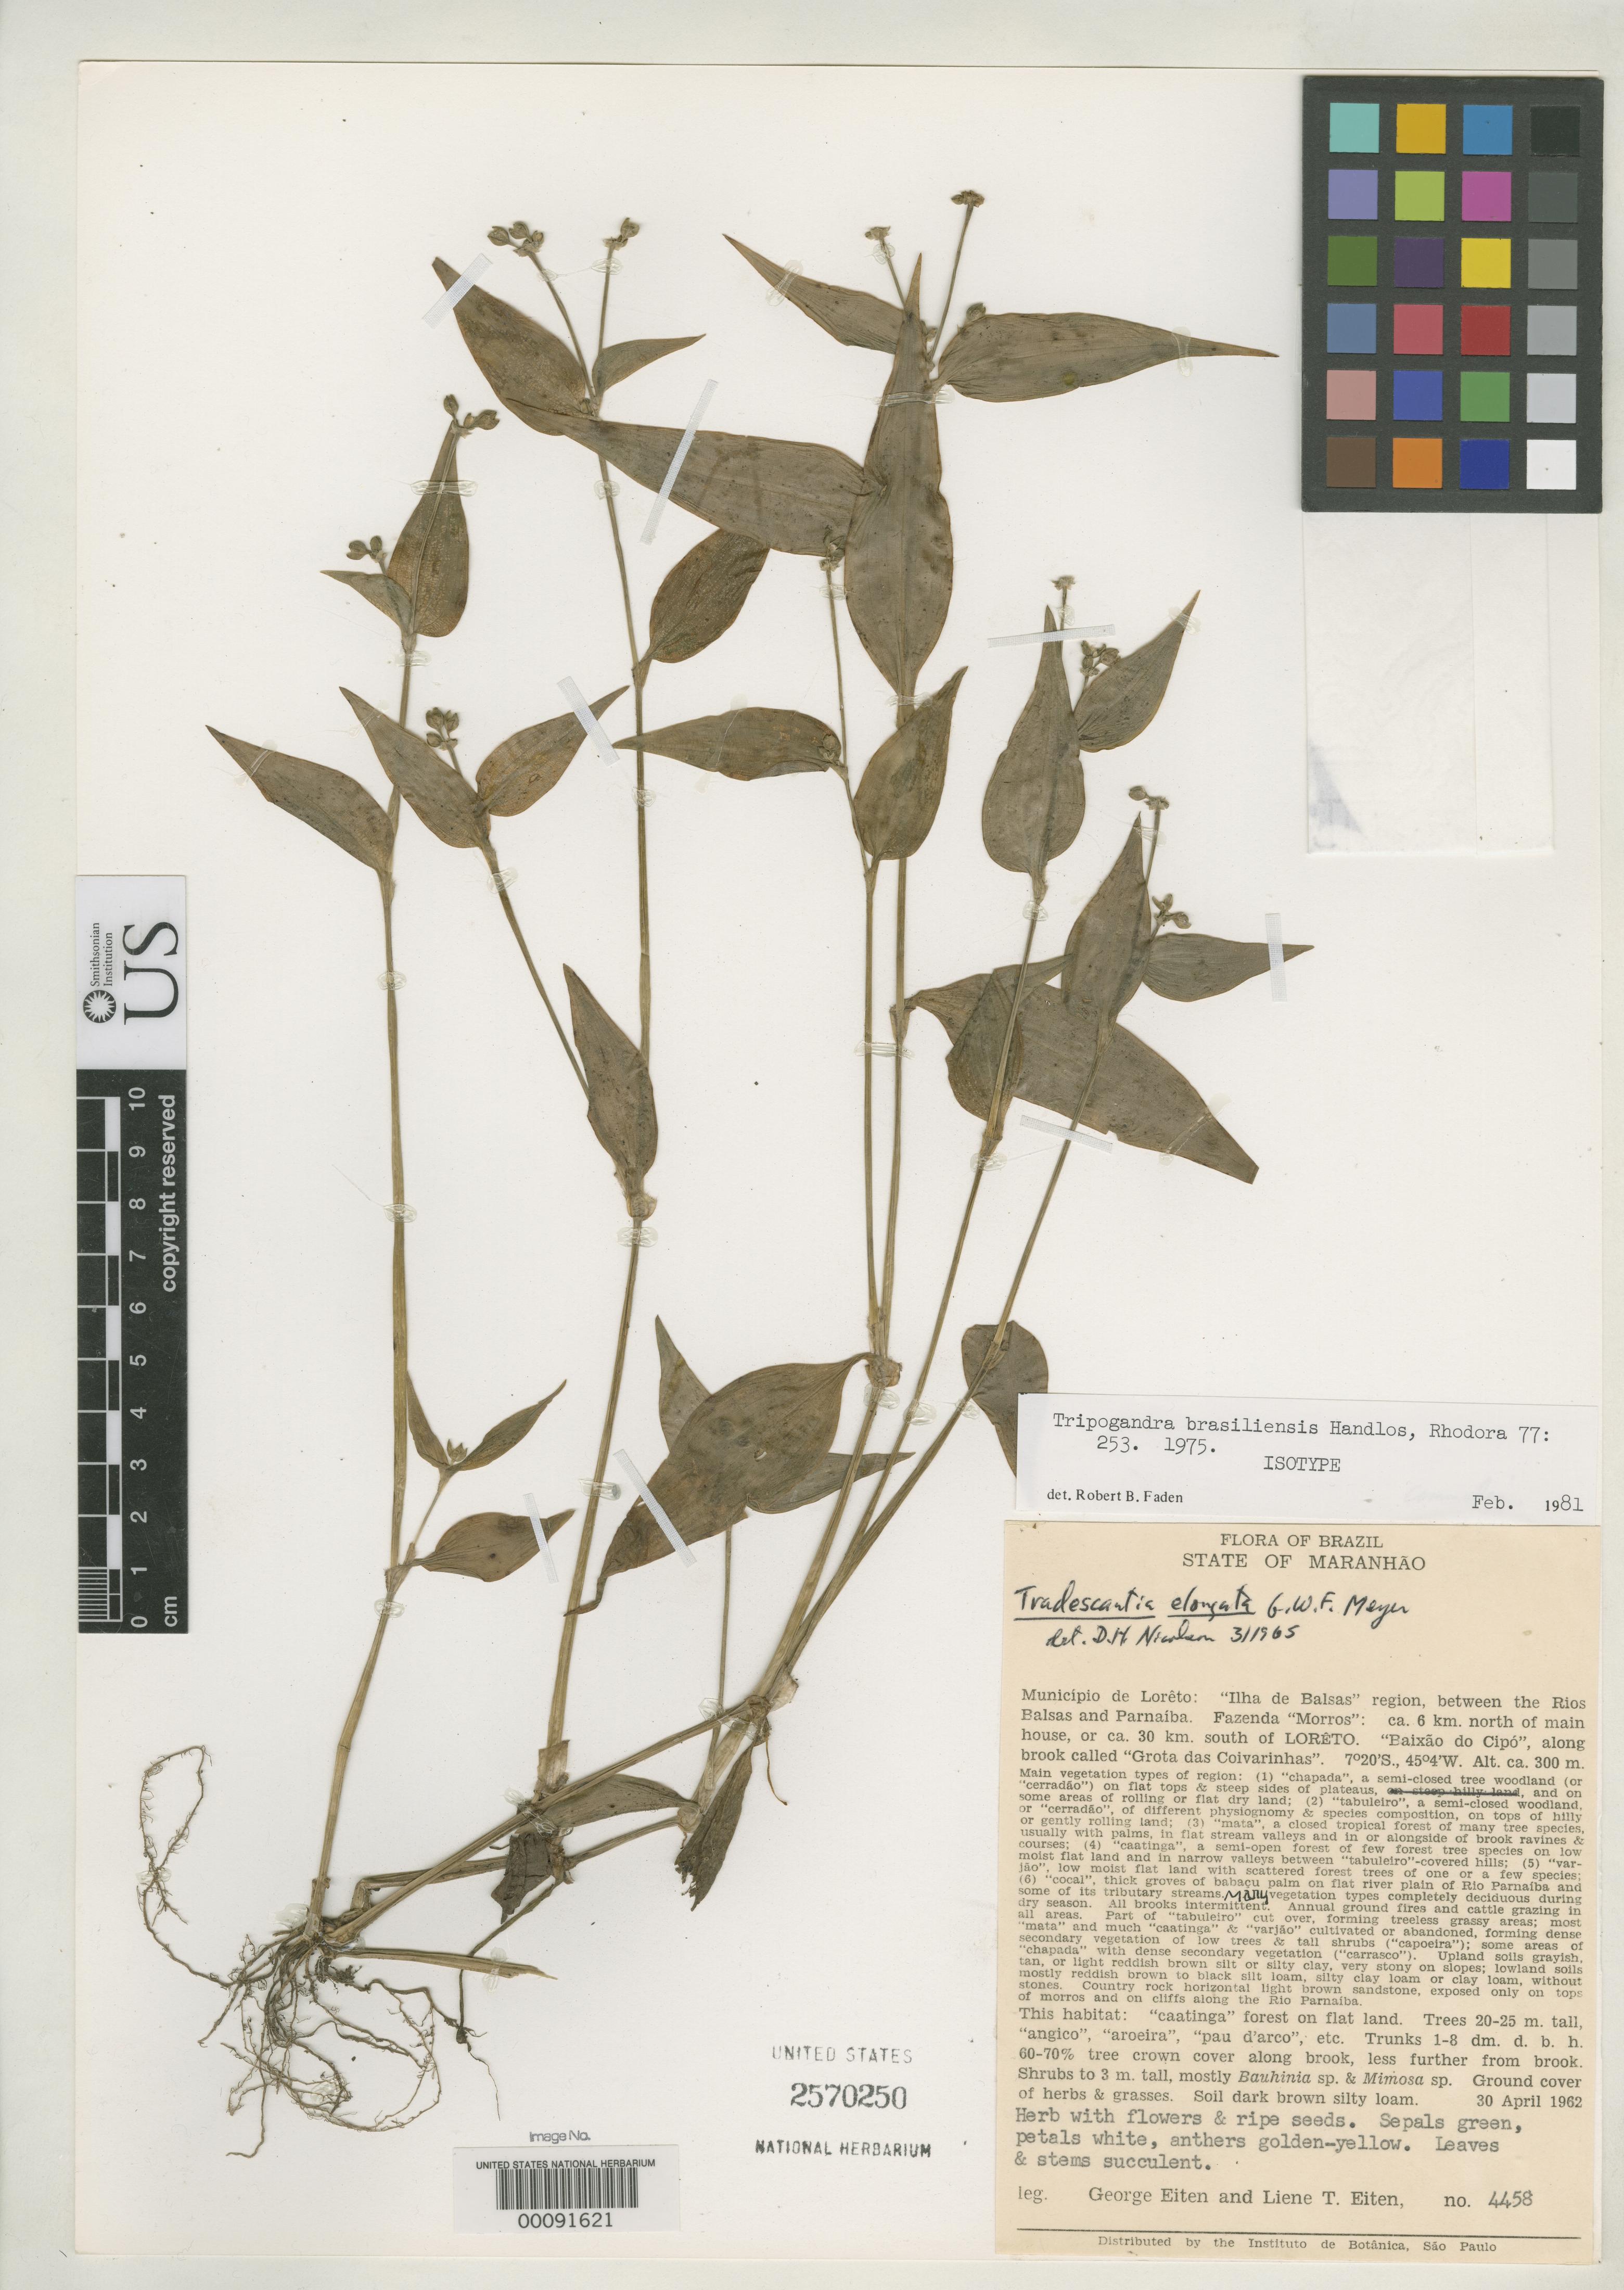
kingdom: Plantae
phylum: Tracheophyta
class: Liliopsida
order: Commelinales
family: Commelinaceae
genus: Tripogandra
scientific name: Tripogandra brasiliensis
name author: Handlos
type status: Isotype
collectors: G. Eiten & L. T. Eiten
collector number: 4458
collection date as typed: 30 Apr 1962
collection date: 1962-04-30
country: Brazil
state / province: Maranhão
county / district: Lorêto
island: Baslsas Island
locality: Ilha de Balsas region, between Rios Balsas and Parnaiba, Fazenda Morros; ca. 6 km N or main house or ca. 30 km. S of Loreto.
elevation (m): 300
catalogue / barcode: US 2570250